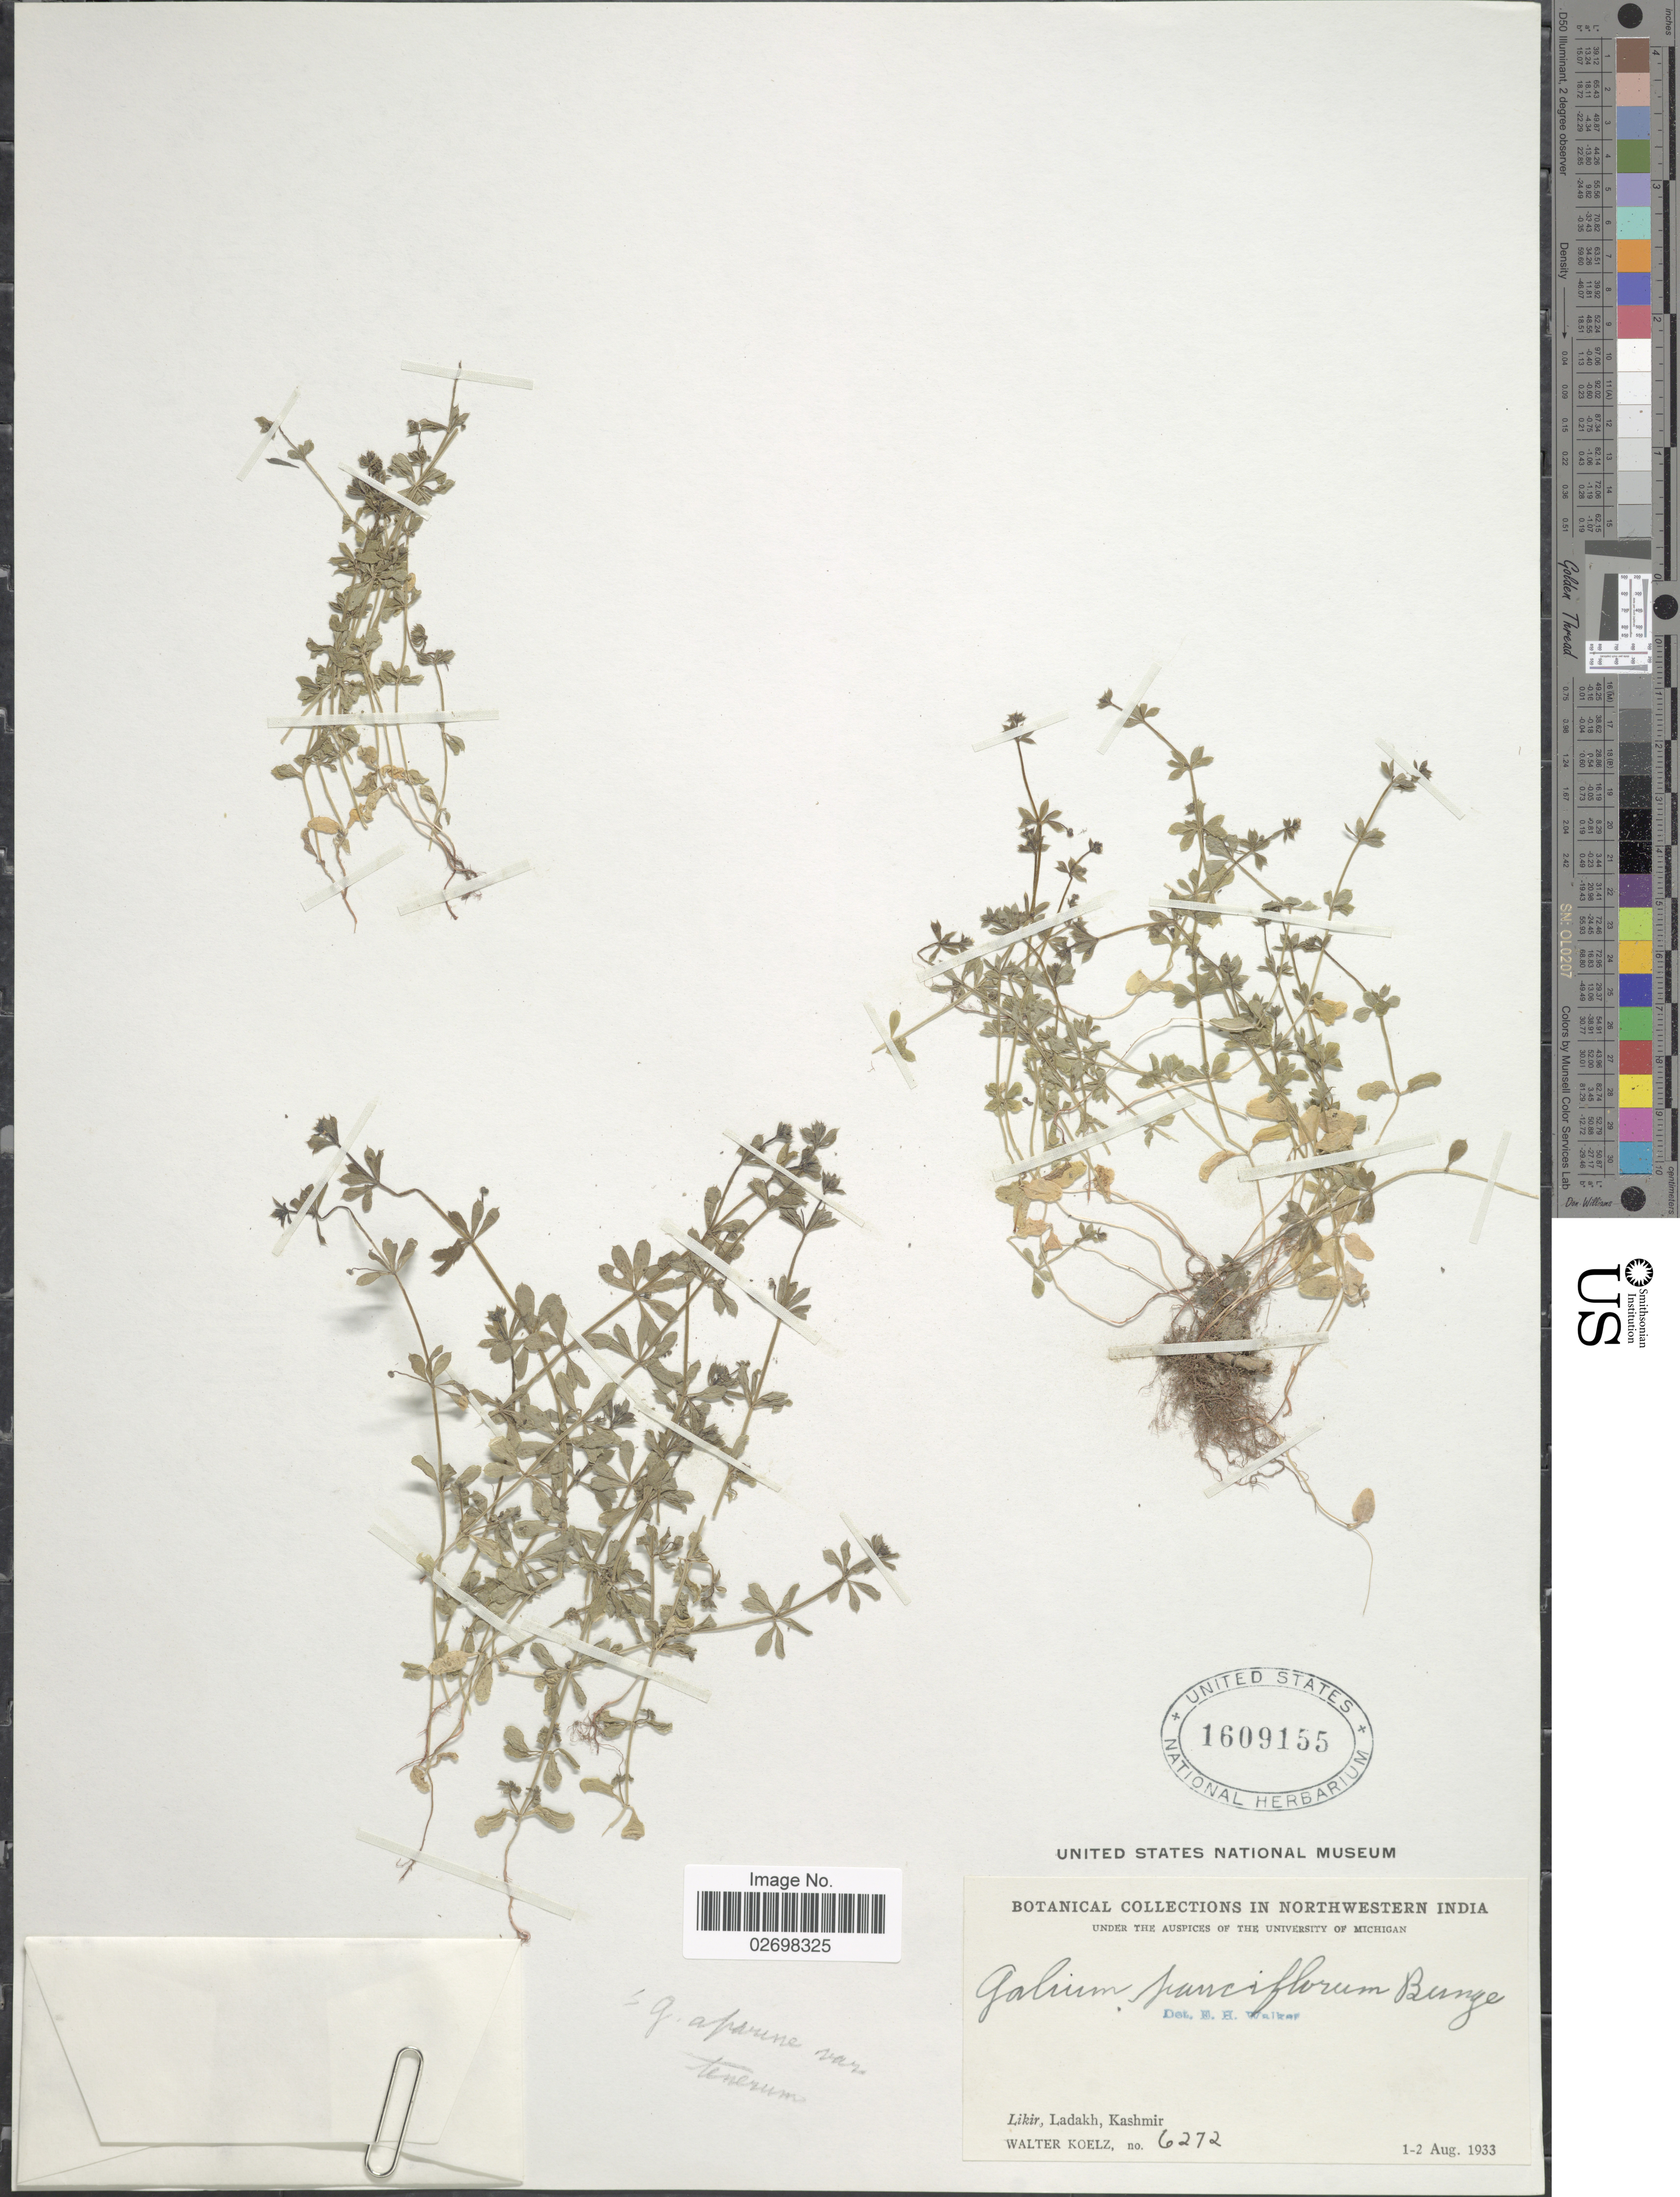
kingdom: Plantae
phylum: Tracheophyta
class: Magnoliopsida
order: Gentianales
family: Rubiaceae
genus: Galium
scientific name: Galium aparine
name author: L.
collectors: W. N. Koelz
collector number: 6272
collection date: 1933-08-01/1933-08-02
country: India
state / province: Jammu and Kashmir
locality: Northwestern India, Likir, Ladahk, Kashmir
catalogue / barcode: US 1609155